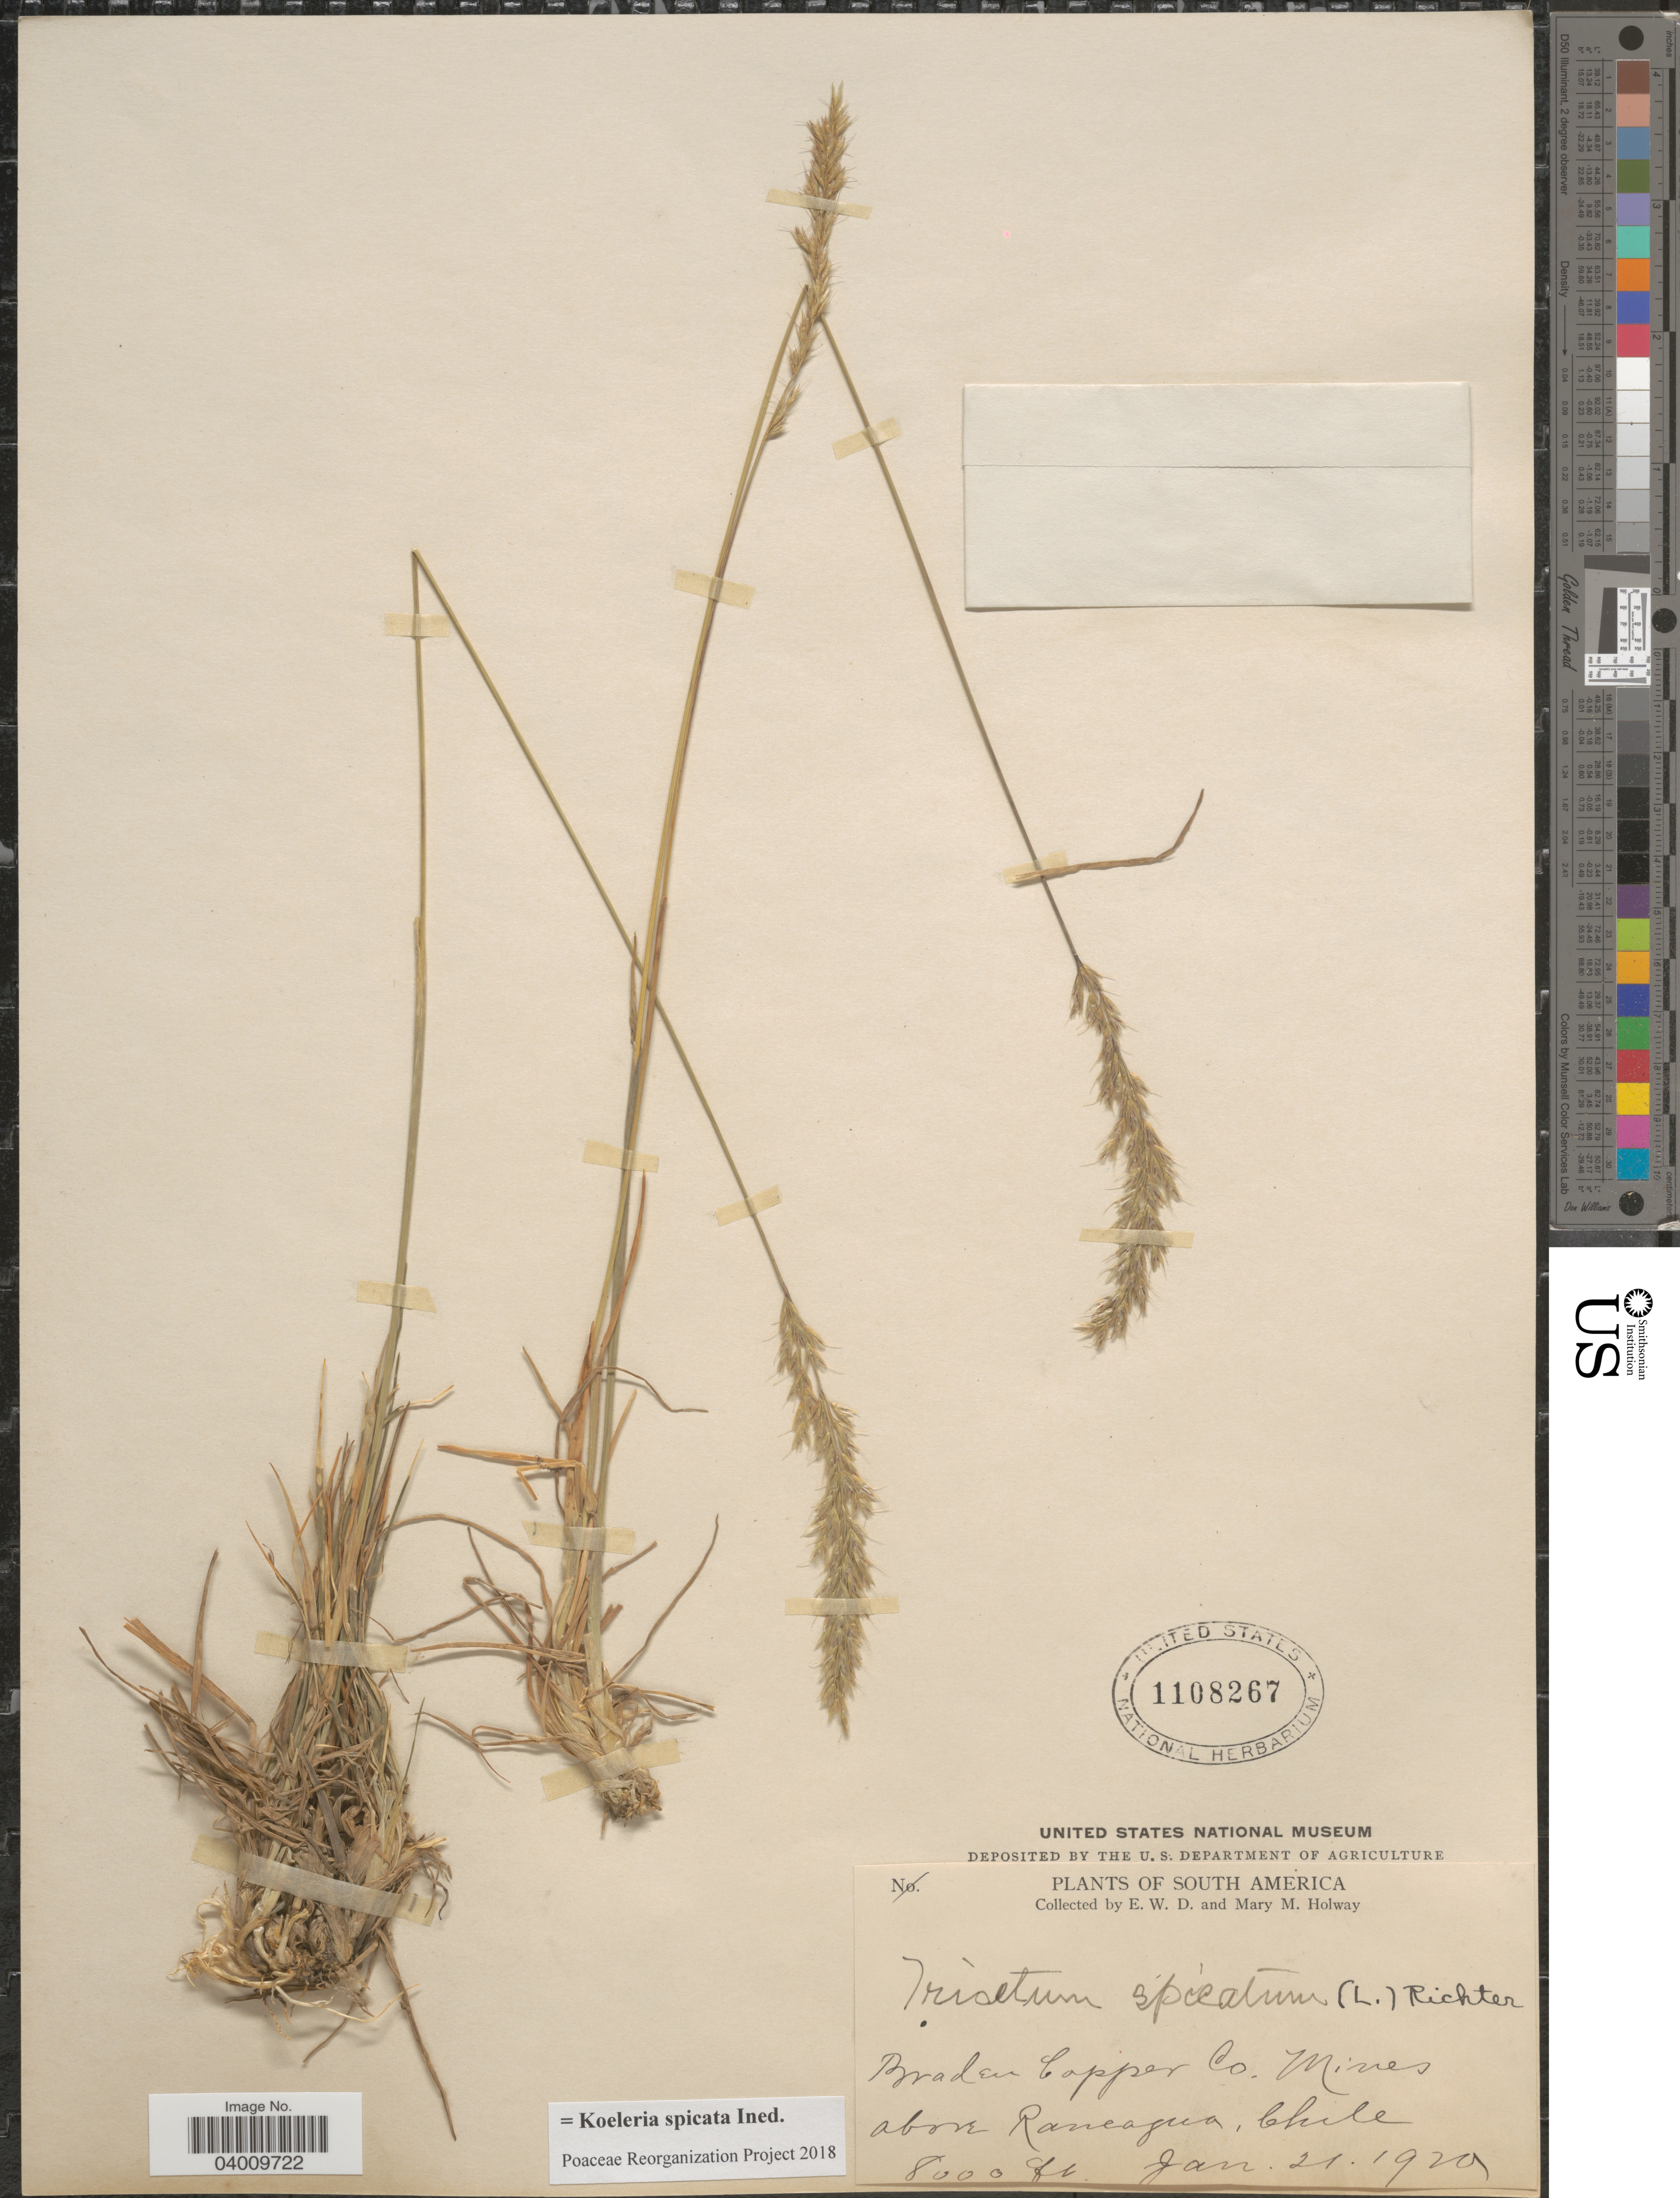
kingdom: Plantae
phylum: Tracheophyta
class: Liliopsida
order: Poales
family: Poaceae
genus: Koeleria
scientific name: Koeleria spicata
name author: (L.) Barberá et al.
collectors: E. W. D. Holway & M. M. Holway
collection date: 1920-01-21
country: Chile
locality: Braden Copper Co. Mines above Rancagua.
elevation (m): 2438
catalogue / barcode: US 1108267